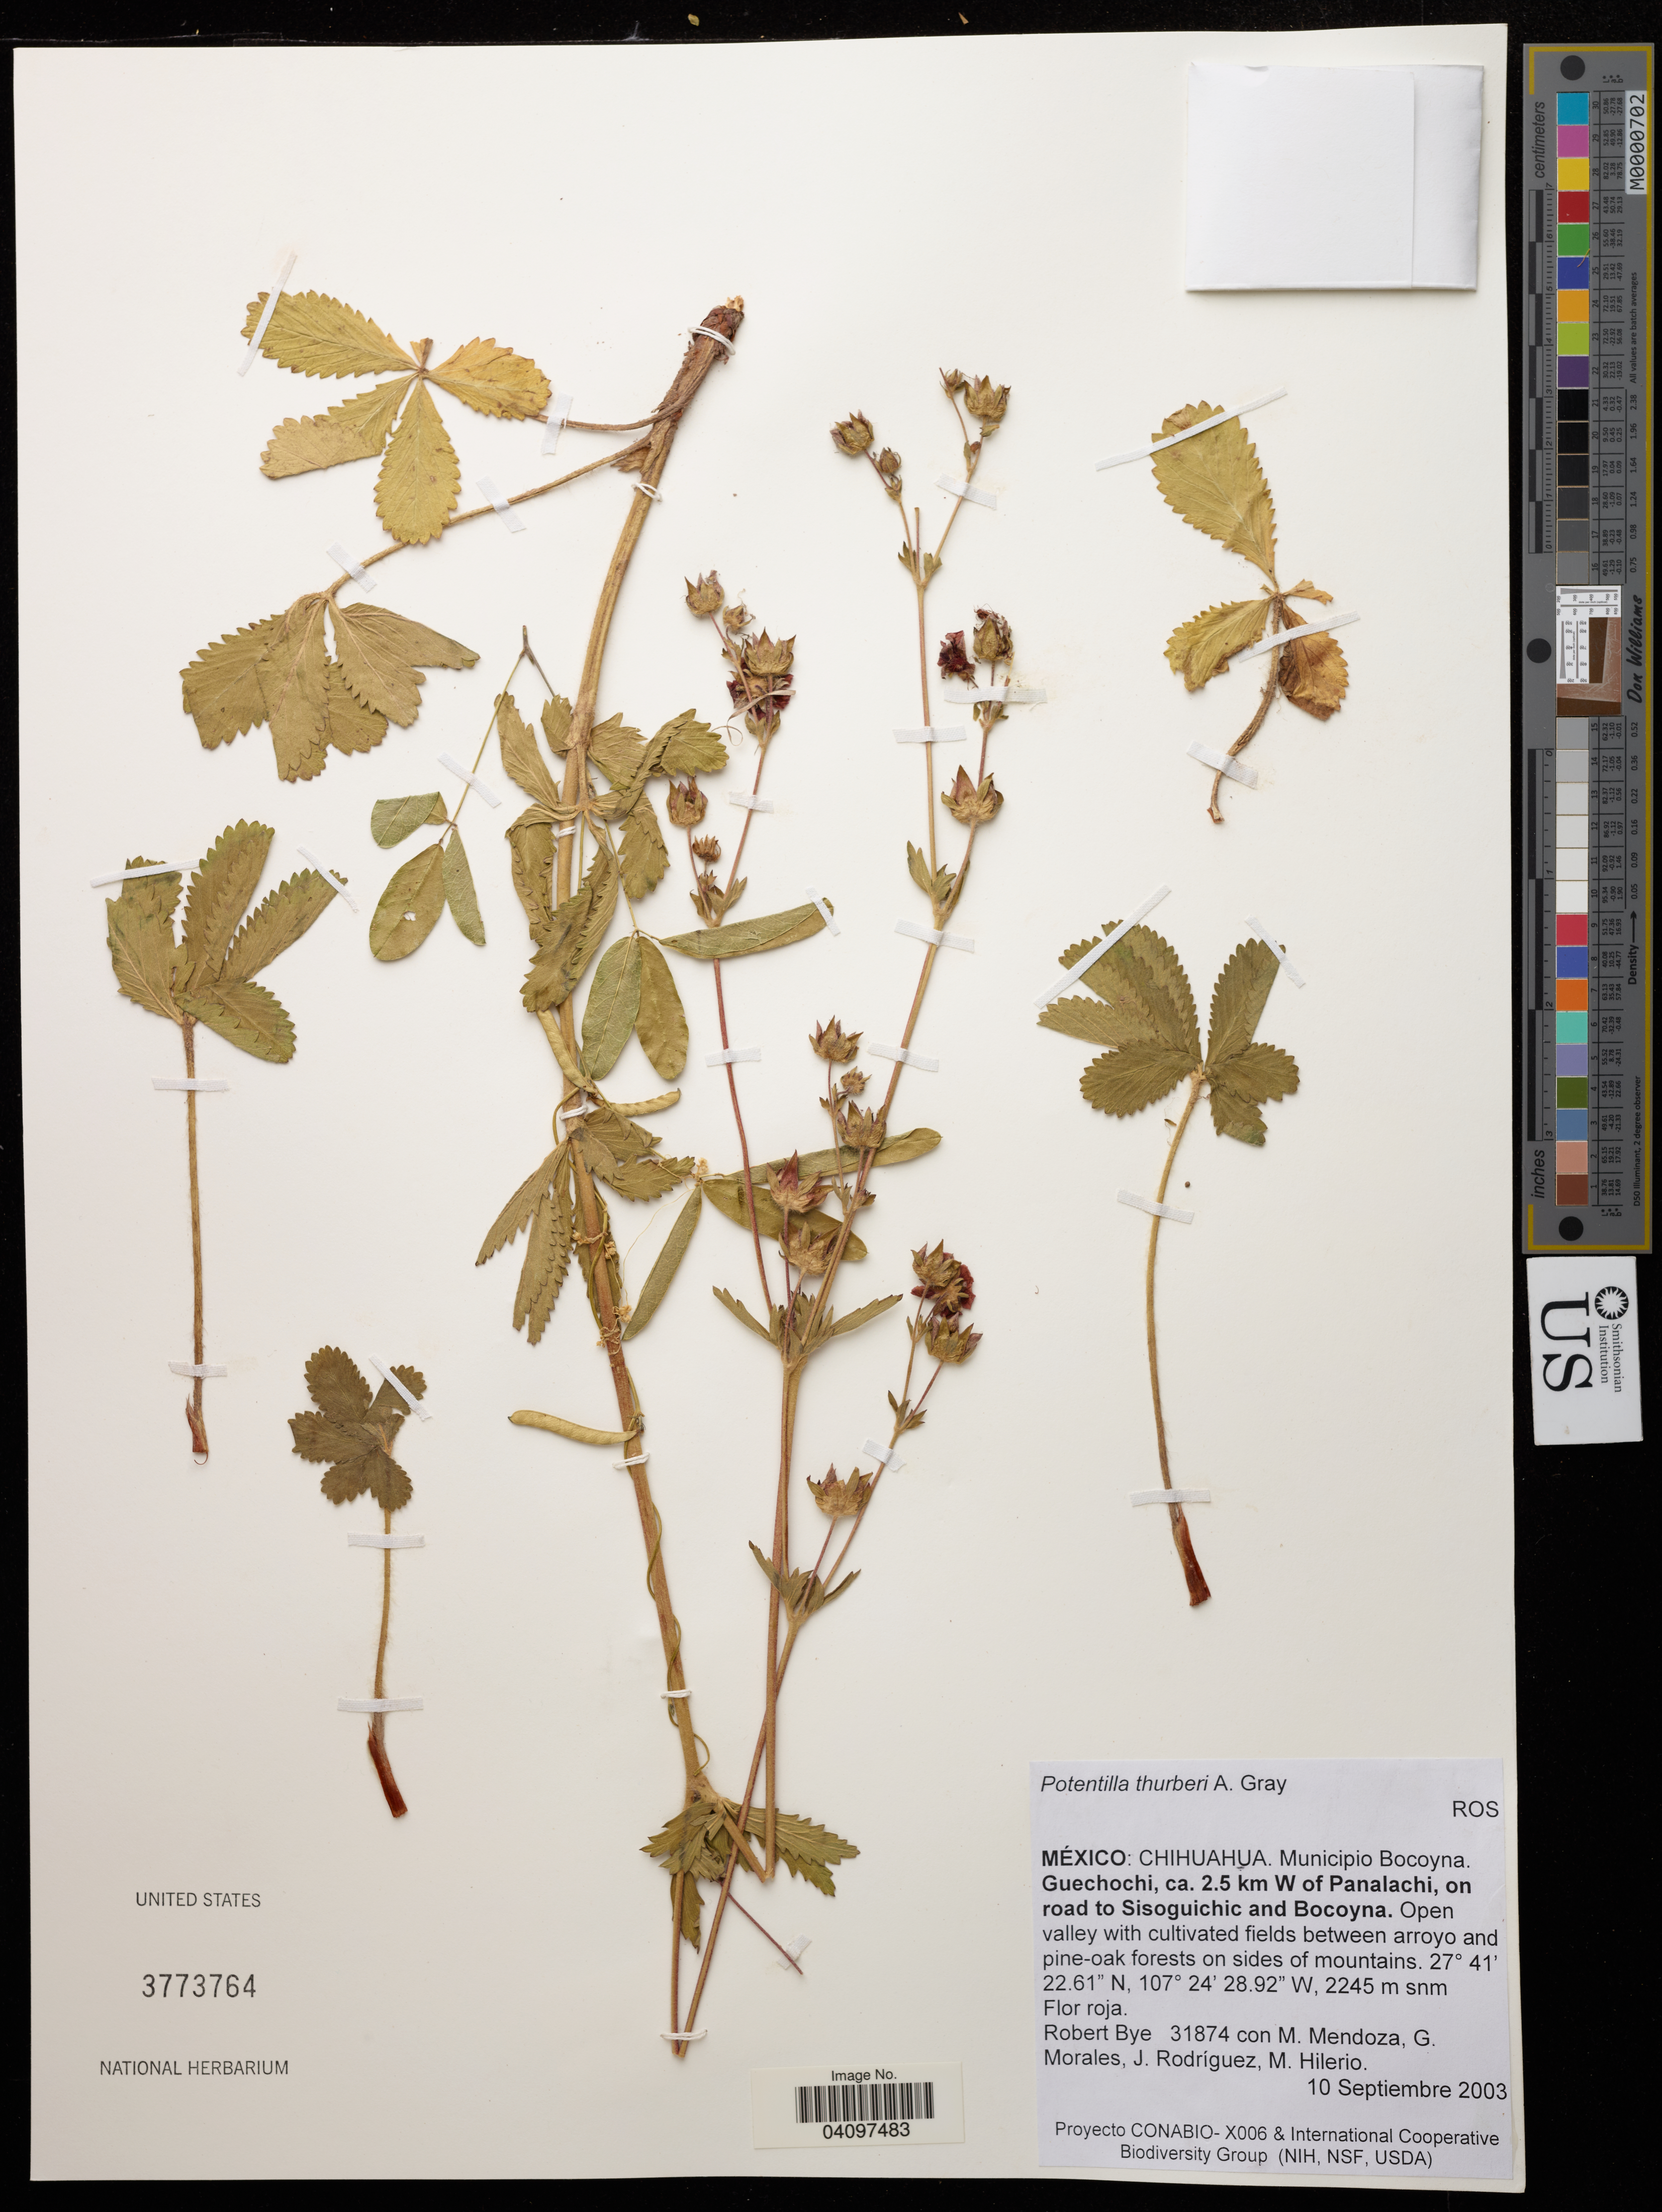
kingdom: Plantae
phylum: Tracheophyta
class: Magnoliopsida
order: Rosales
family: Rosaceae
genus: Potentilla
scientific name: Potentilla thurberi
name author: A. Gray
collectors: R. Bye, M. Mendoza, Morales & J. Rodríguez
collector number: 31874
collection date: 2003-09-10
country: Mexico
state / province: Chihuahua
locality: Municipio Bocoyna. Guechochi, ca. 2.5 km W of Panalachi, on road to Sisoguichic and Bocoyna.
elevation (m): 2245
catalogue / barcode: US 3773864